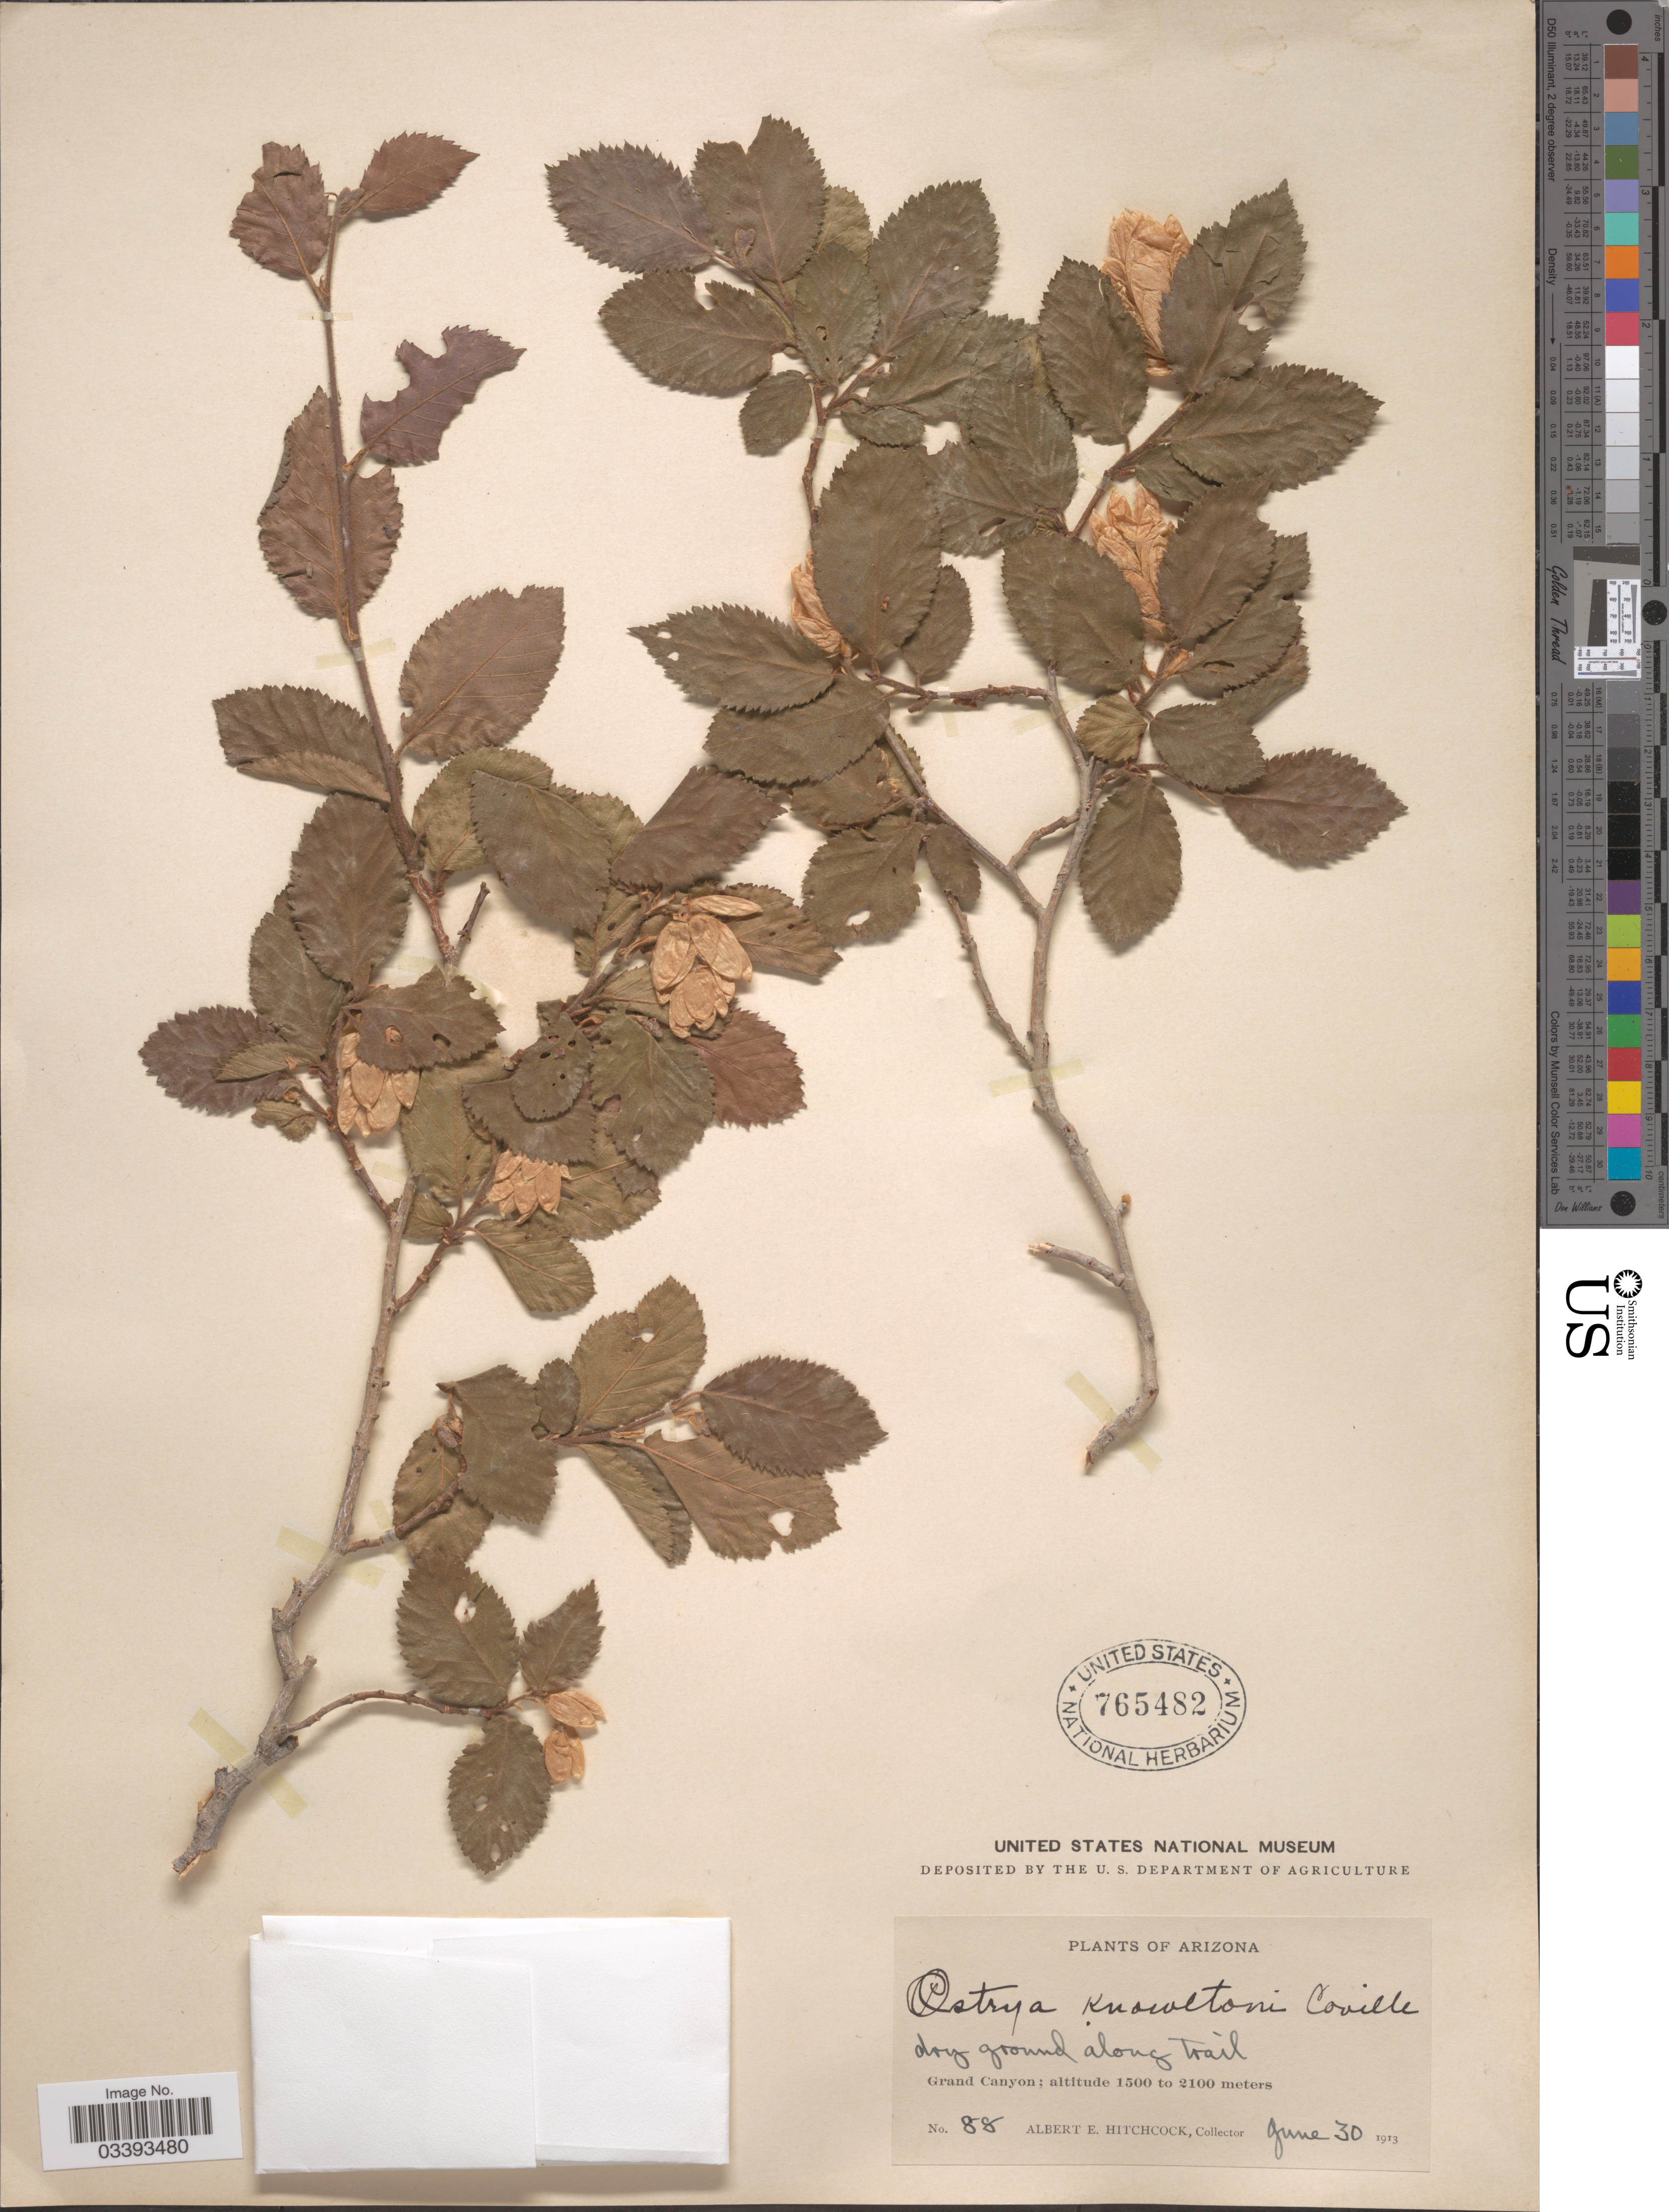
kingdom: Plantae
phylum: Tracheophyta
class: Magnoliopsida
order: Fagales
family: Betulaceae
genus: Ostrya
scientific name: Ostrya knowltoni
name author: Coville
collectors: A. Hitchcock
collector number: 88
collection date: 1913-06-30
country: United States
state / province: Arizona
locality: Along trail. Grand Canyon.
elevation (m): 1500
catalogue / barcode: US 765482